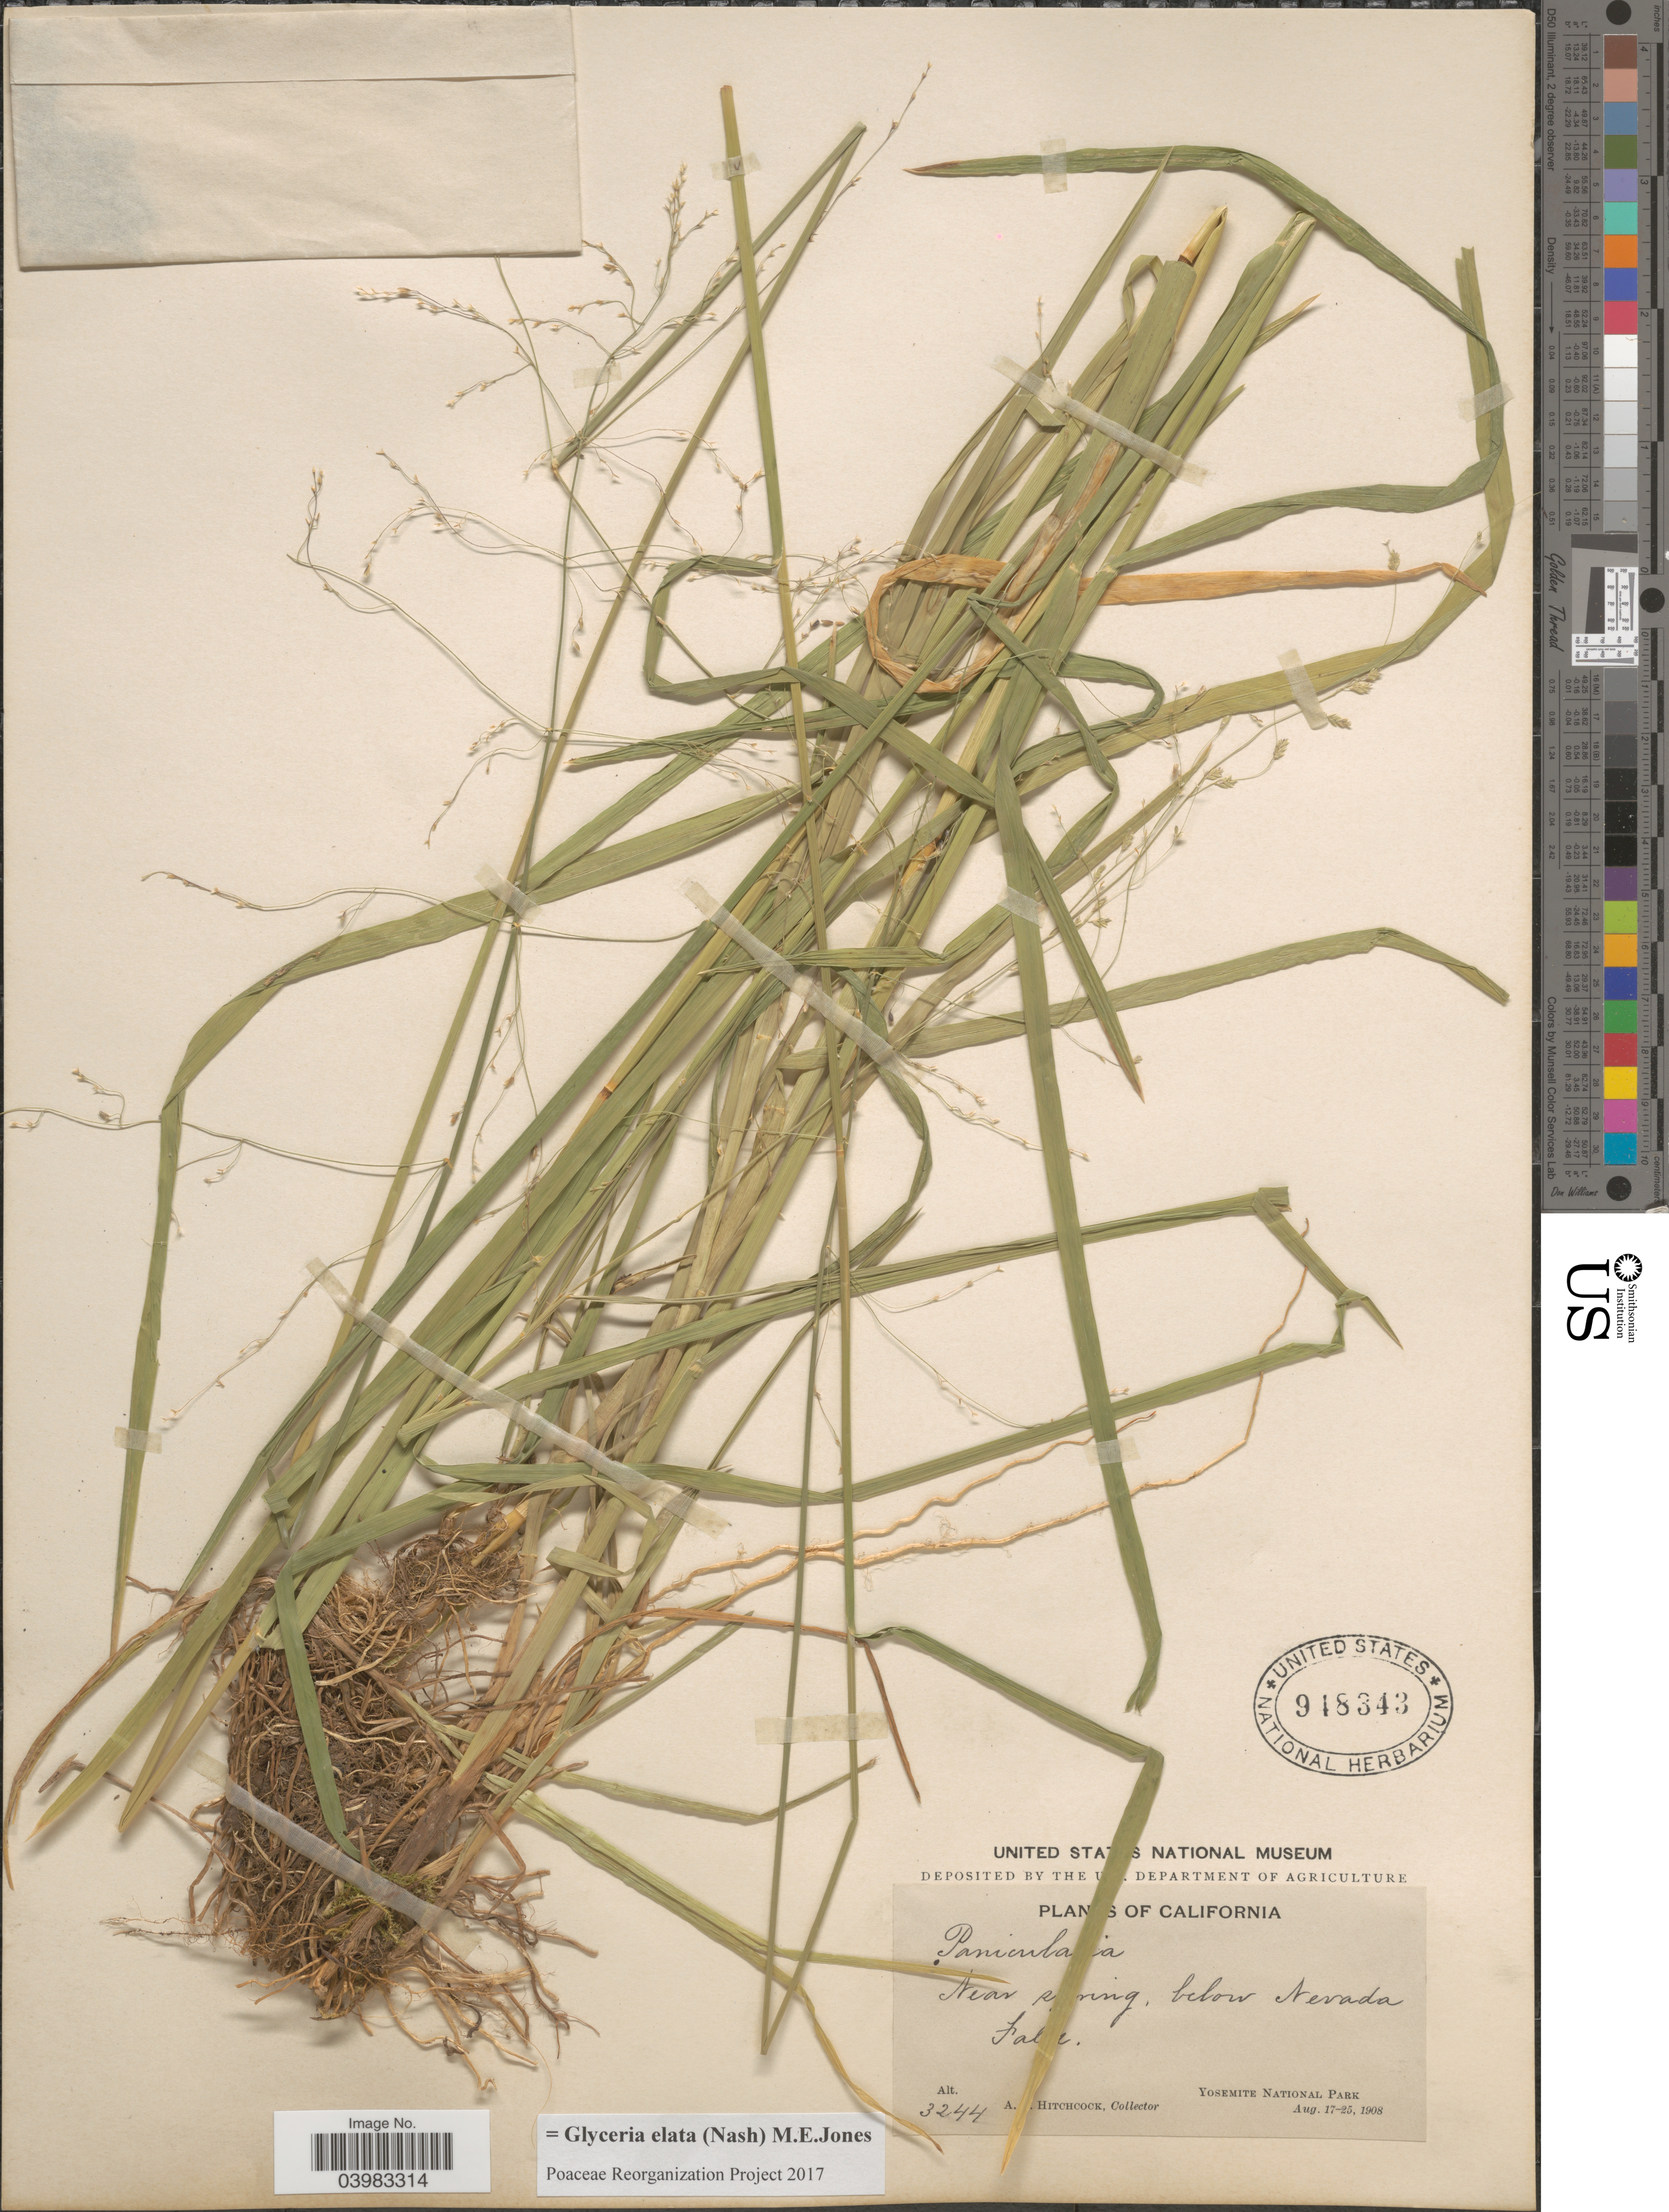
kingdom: Plantae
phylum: Tracheophyta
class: Liliopsida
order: Poales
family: Poaceae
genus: Glyceria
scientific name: Glyceria elata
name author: (Nash) M.E. Jones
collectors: A. S. Hitchcock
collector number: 3244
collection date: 1908-08-17/1908-08-25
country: United States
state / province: California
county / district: Mariposa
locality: Near spring, below Nevada Falls. Yosemite National Park.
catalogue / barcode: US 948343